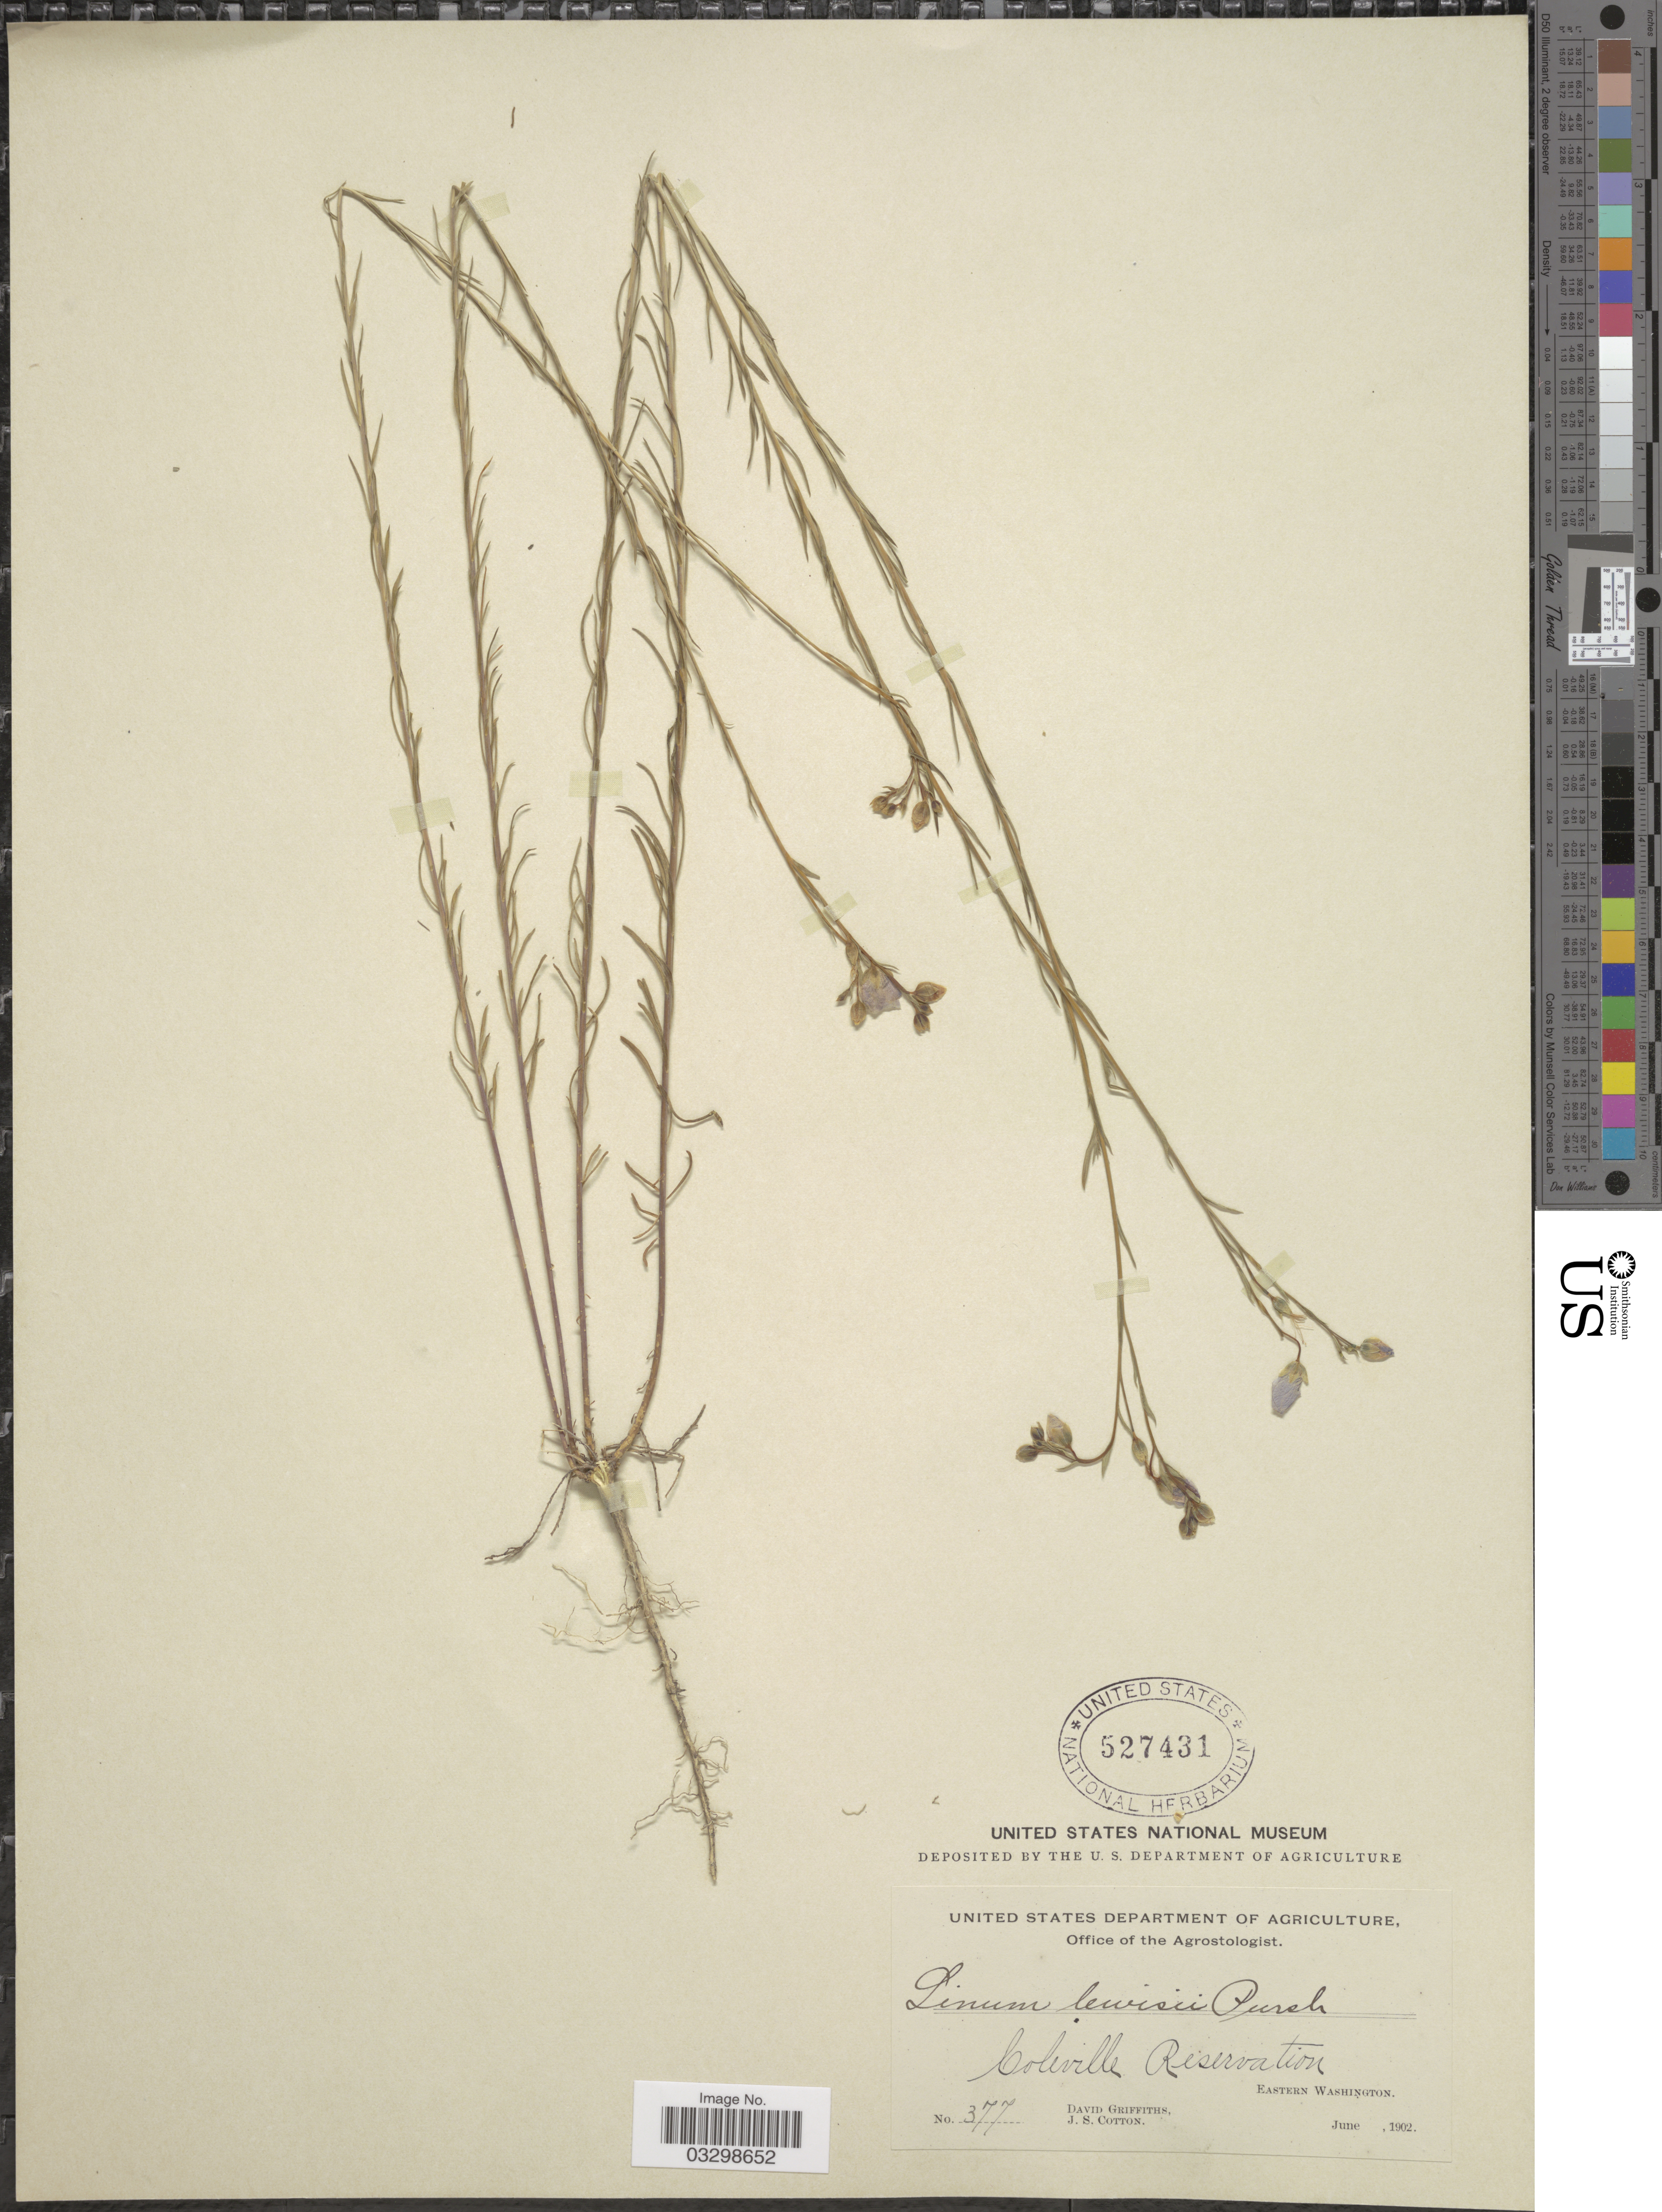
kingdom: Plantae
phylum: Tracheophyta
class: Magnoliopsida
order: Malpighiales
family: Linaceae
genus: Linum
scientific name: Linum lewisii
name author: Pursh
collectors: D. Griffiths & J. S. Cotton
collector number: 377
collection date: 1902-06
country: United States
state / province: Washington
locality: Coleville Reservation, Eastern Washington.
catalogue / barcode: US 527431